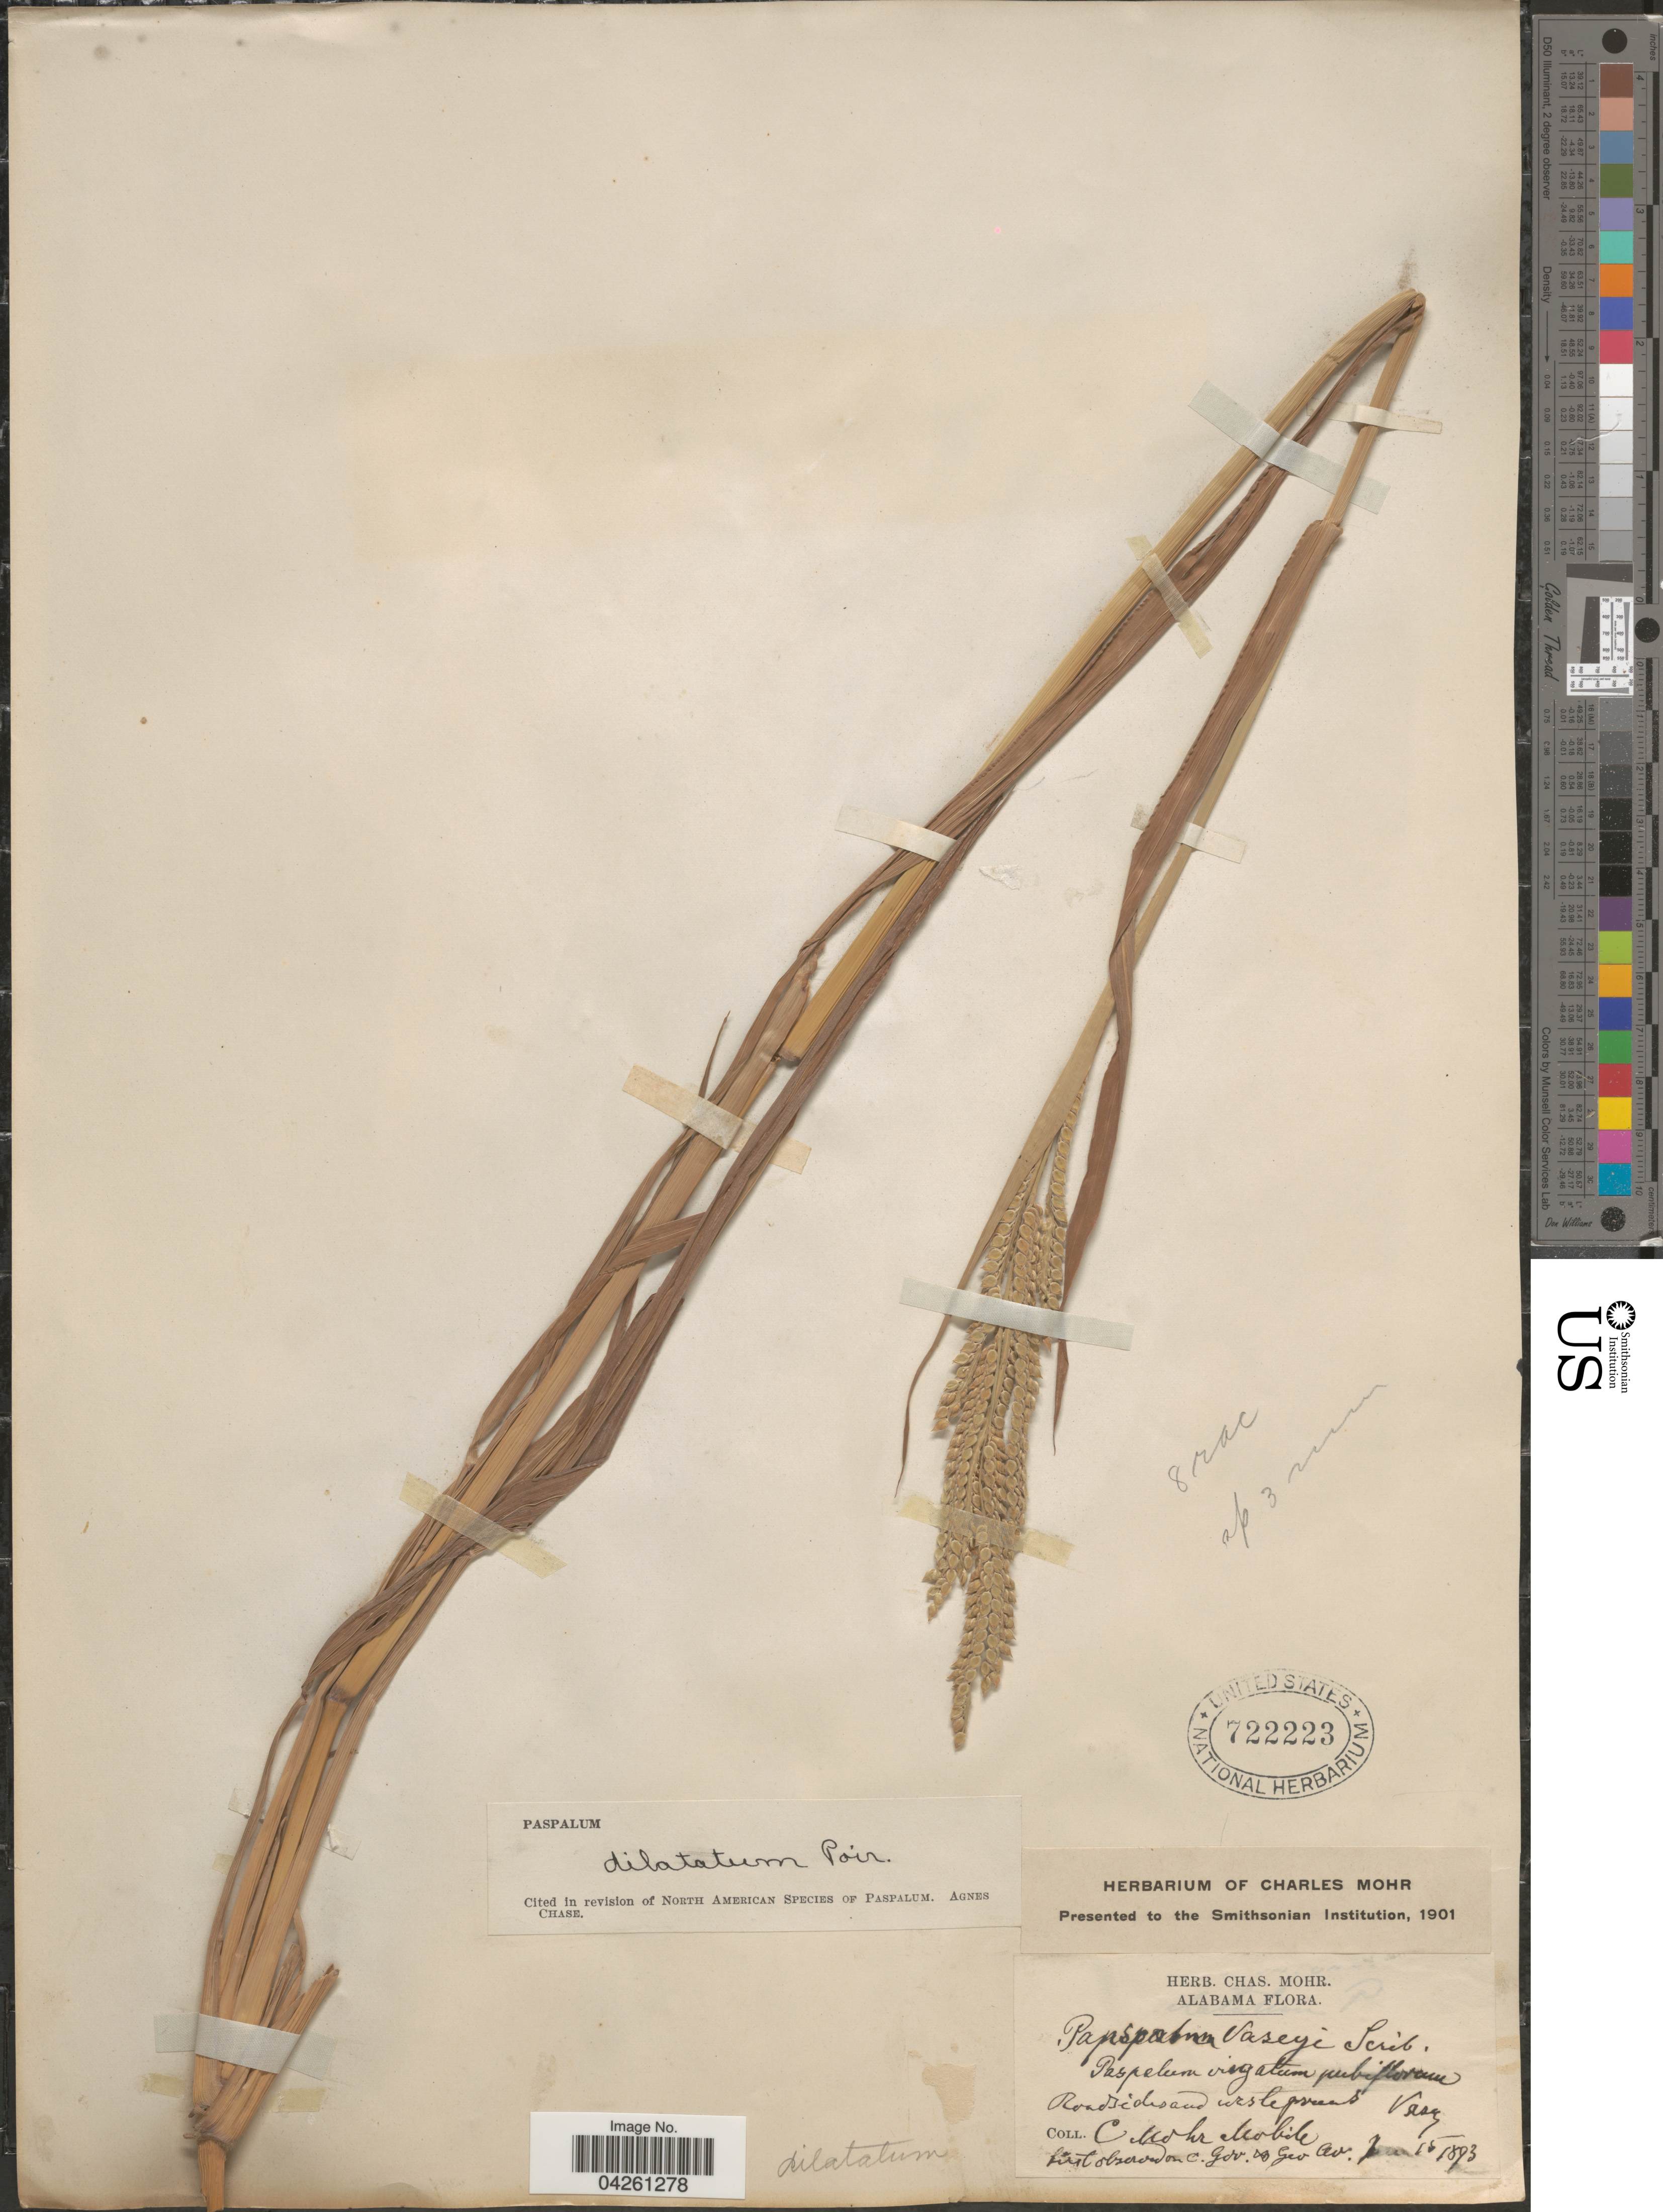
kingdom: Plantae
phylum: Tracheophyta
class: Liliopsida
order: Poales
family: Poaceae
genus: Paspalum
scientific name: Paspalum dilatatum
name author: Poir.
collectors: Mohr, C. T. (herbarium)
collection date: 1893-06-15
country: United States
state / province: Alabama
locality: Mobile.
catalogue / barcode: US 722223